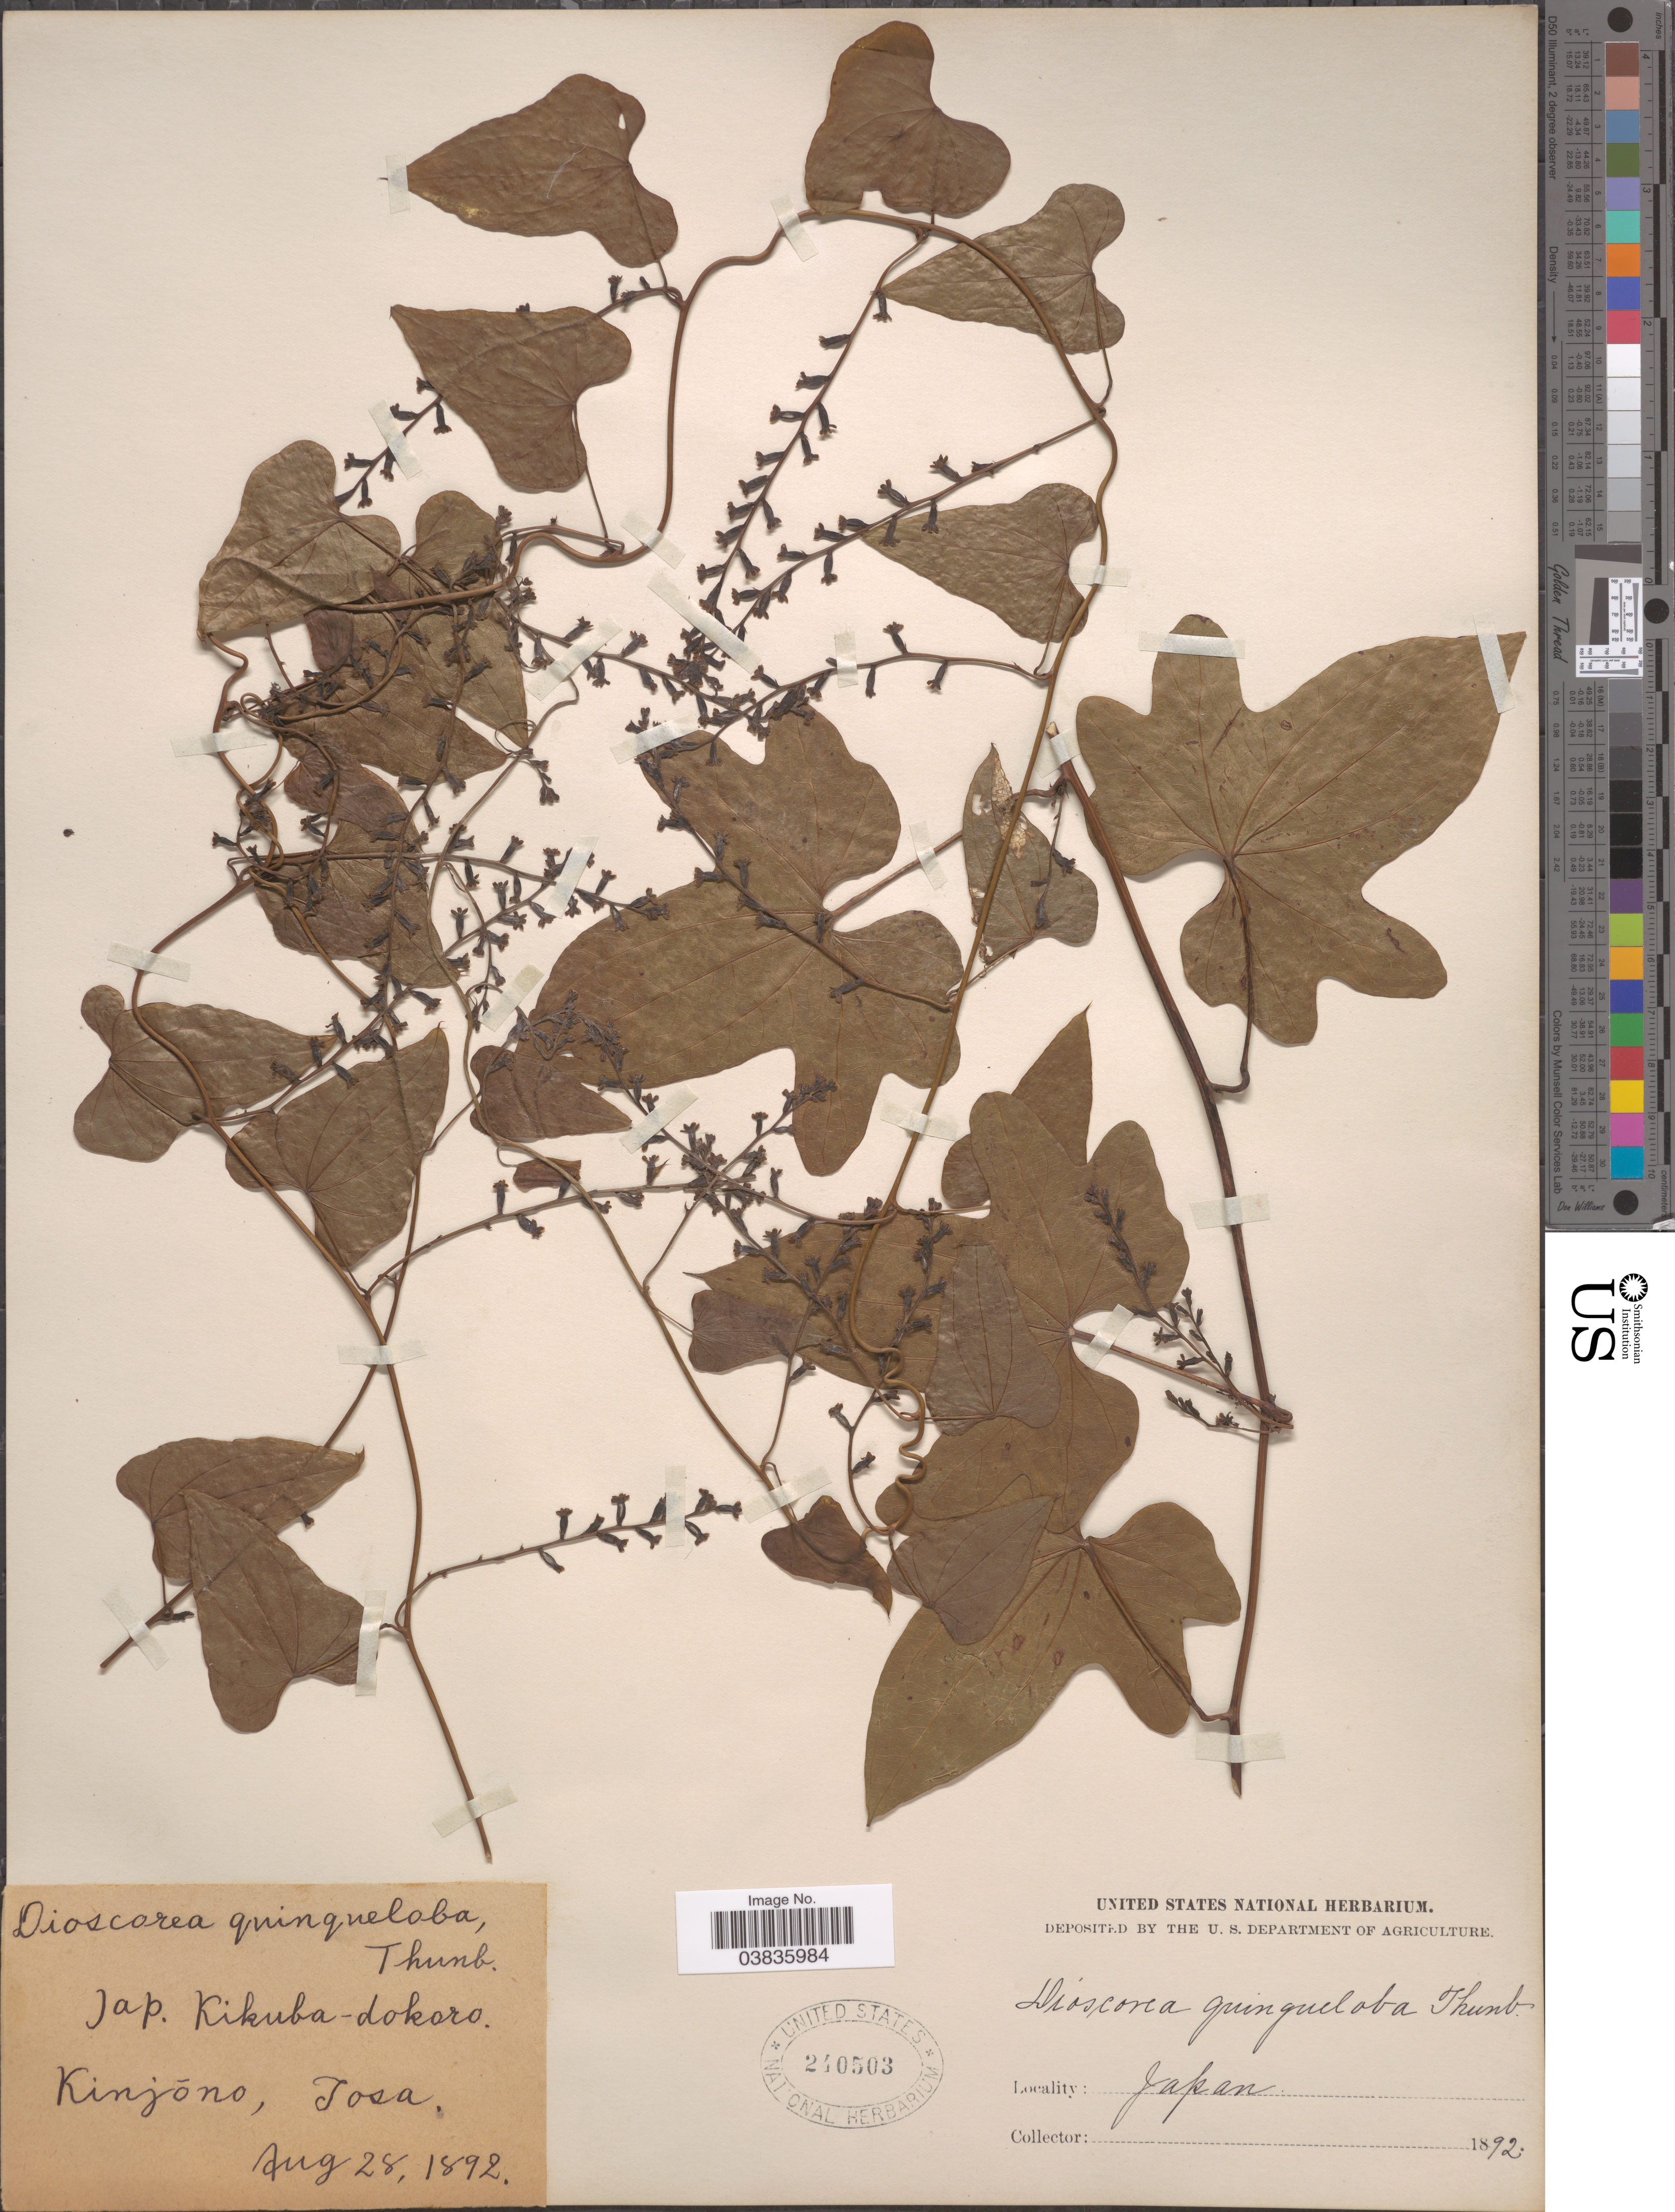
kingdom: Plantae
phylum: Tracheophyta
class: Liliopsida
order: Dioscoreales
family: Dioscoreaceae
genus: Dioscorea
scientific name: Dioscorea quinqueloba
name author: Thunb.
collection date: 1892-08-28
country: Japan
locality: Kinjono, Tosa.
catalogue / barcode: US 240503